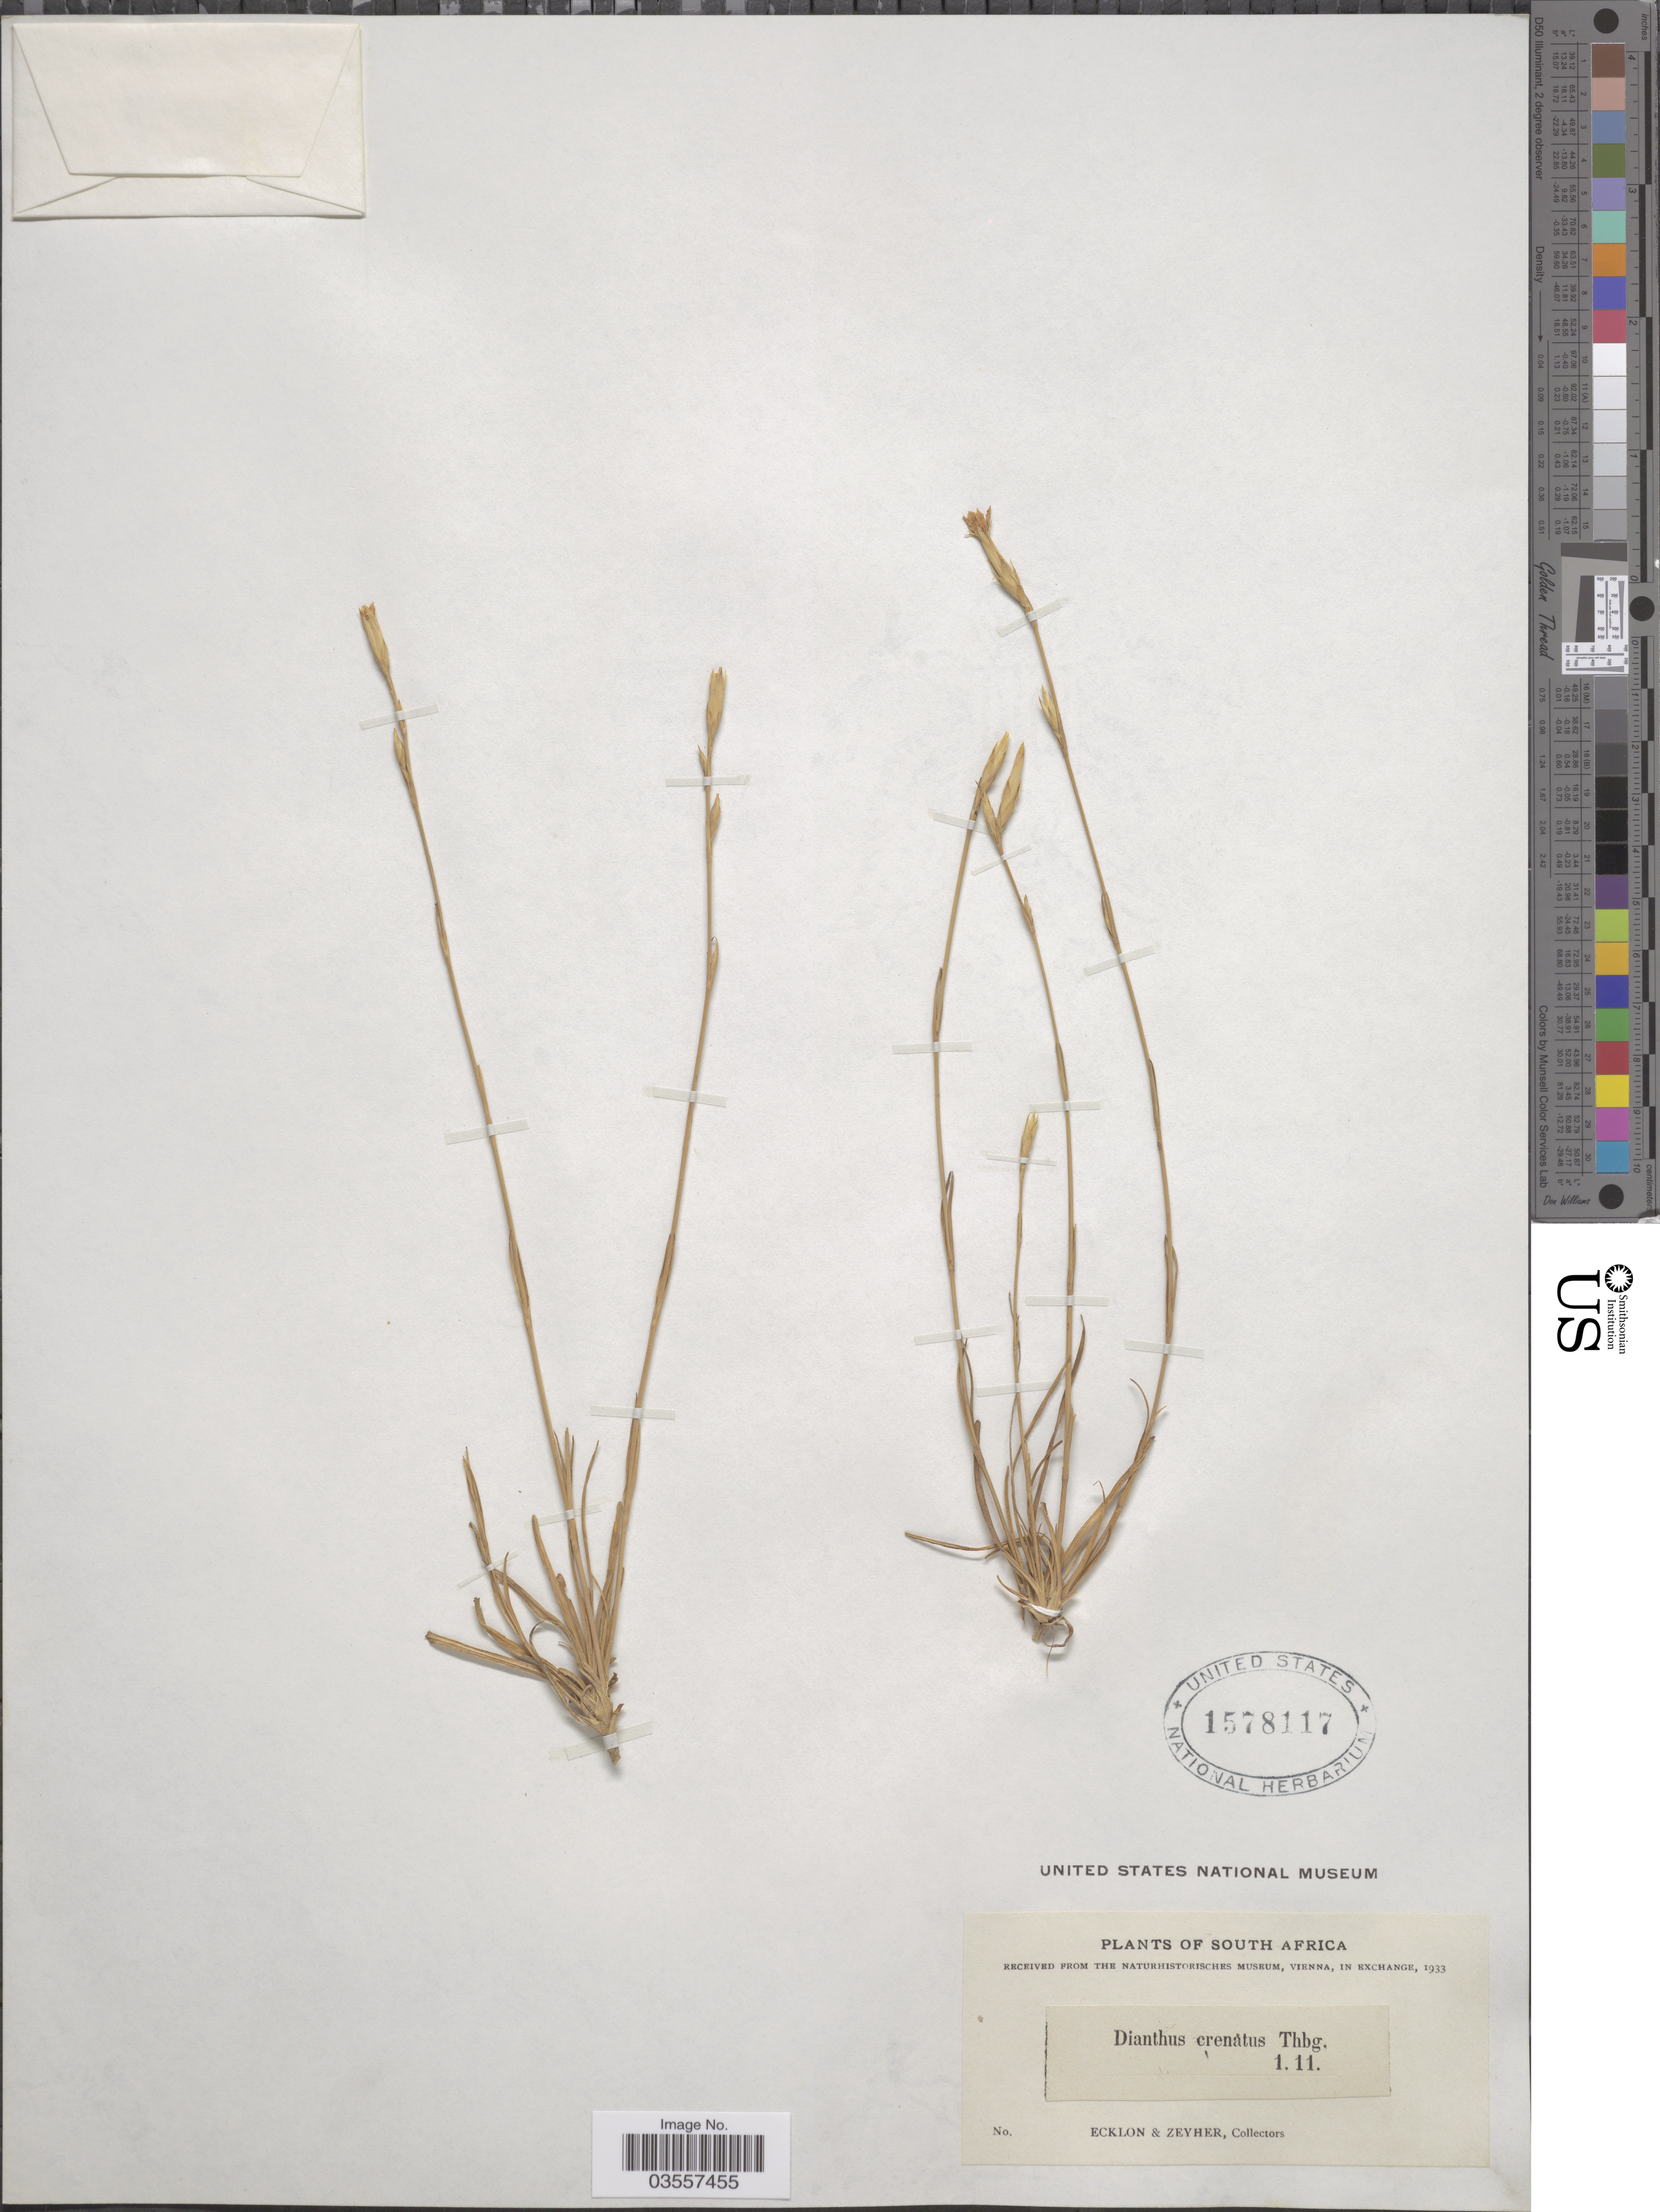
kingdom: Plantae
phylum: Tracheophyta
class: Magnoliopsida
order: Caryophyllales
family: Caryophyllaceae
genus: Dianthus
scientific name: Dianthus crenatus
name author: Thunb.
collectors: -. Ecklon & -. Zeyher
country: South Africa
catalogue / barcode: US 1578117